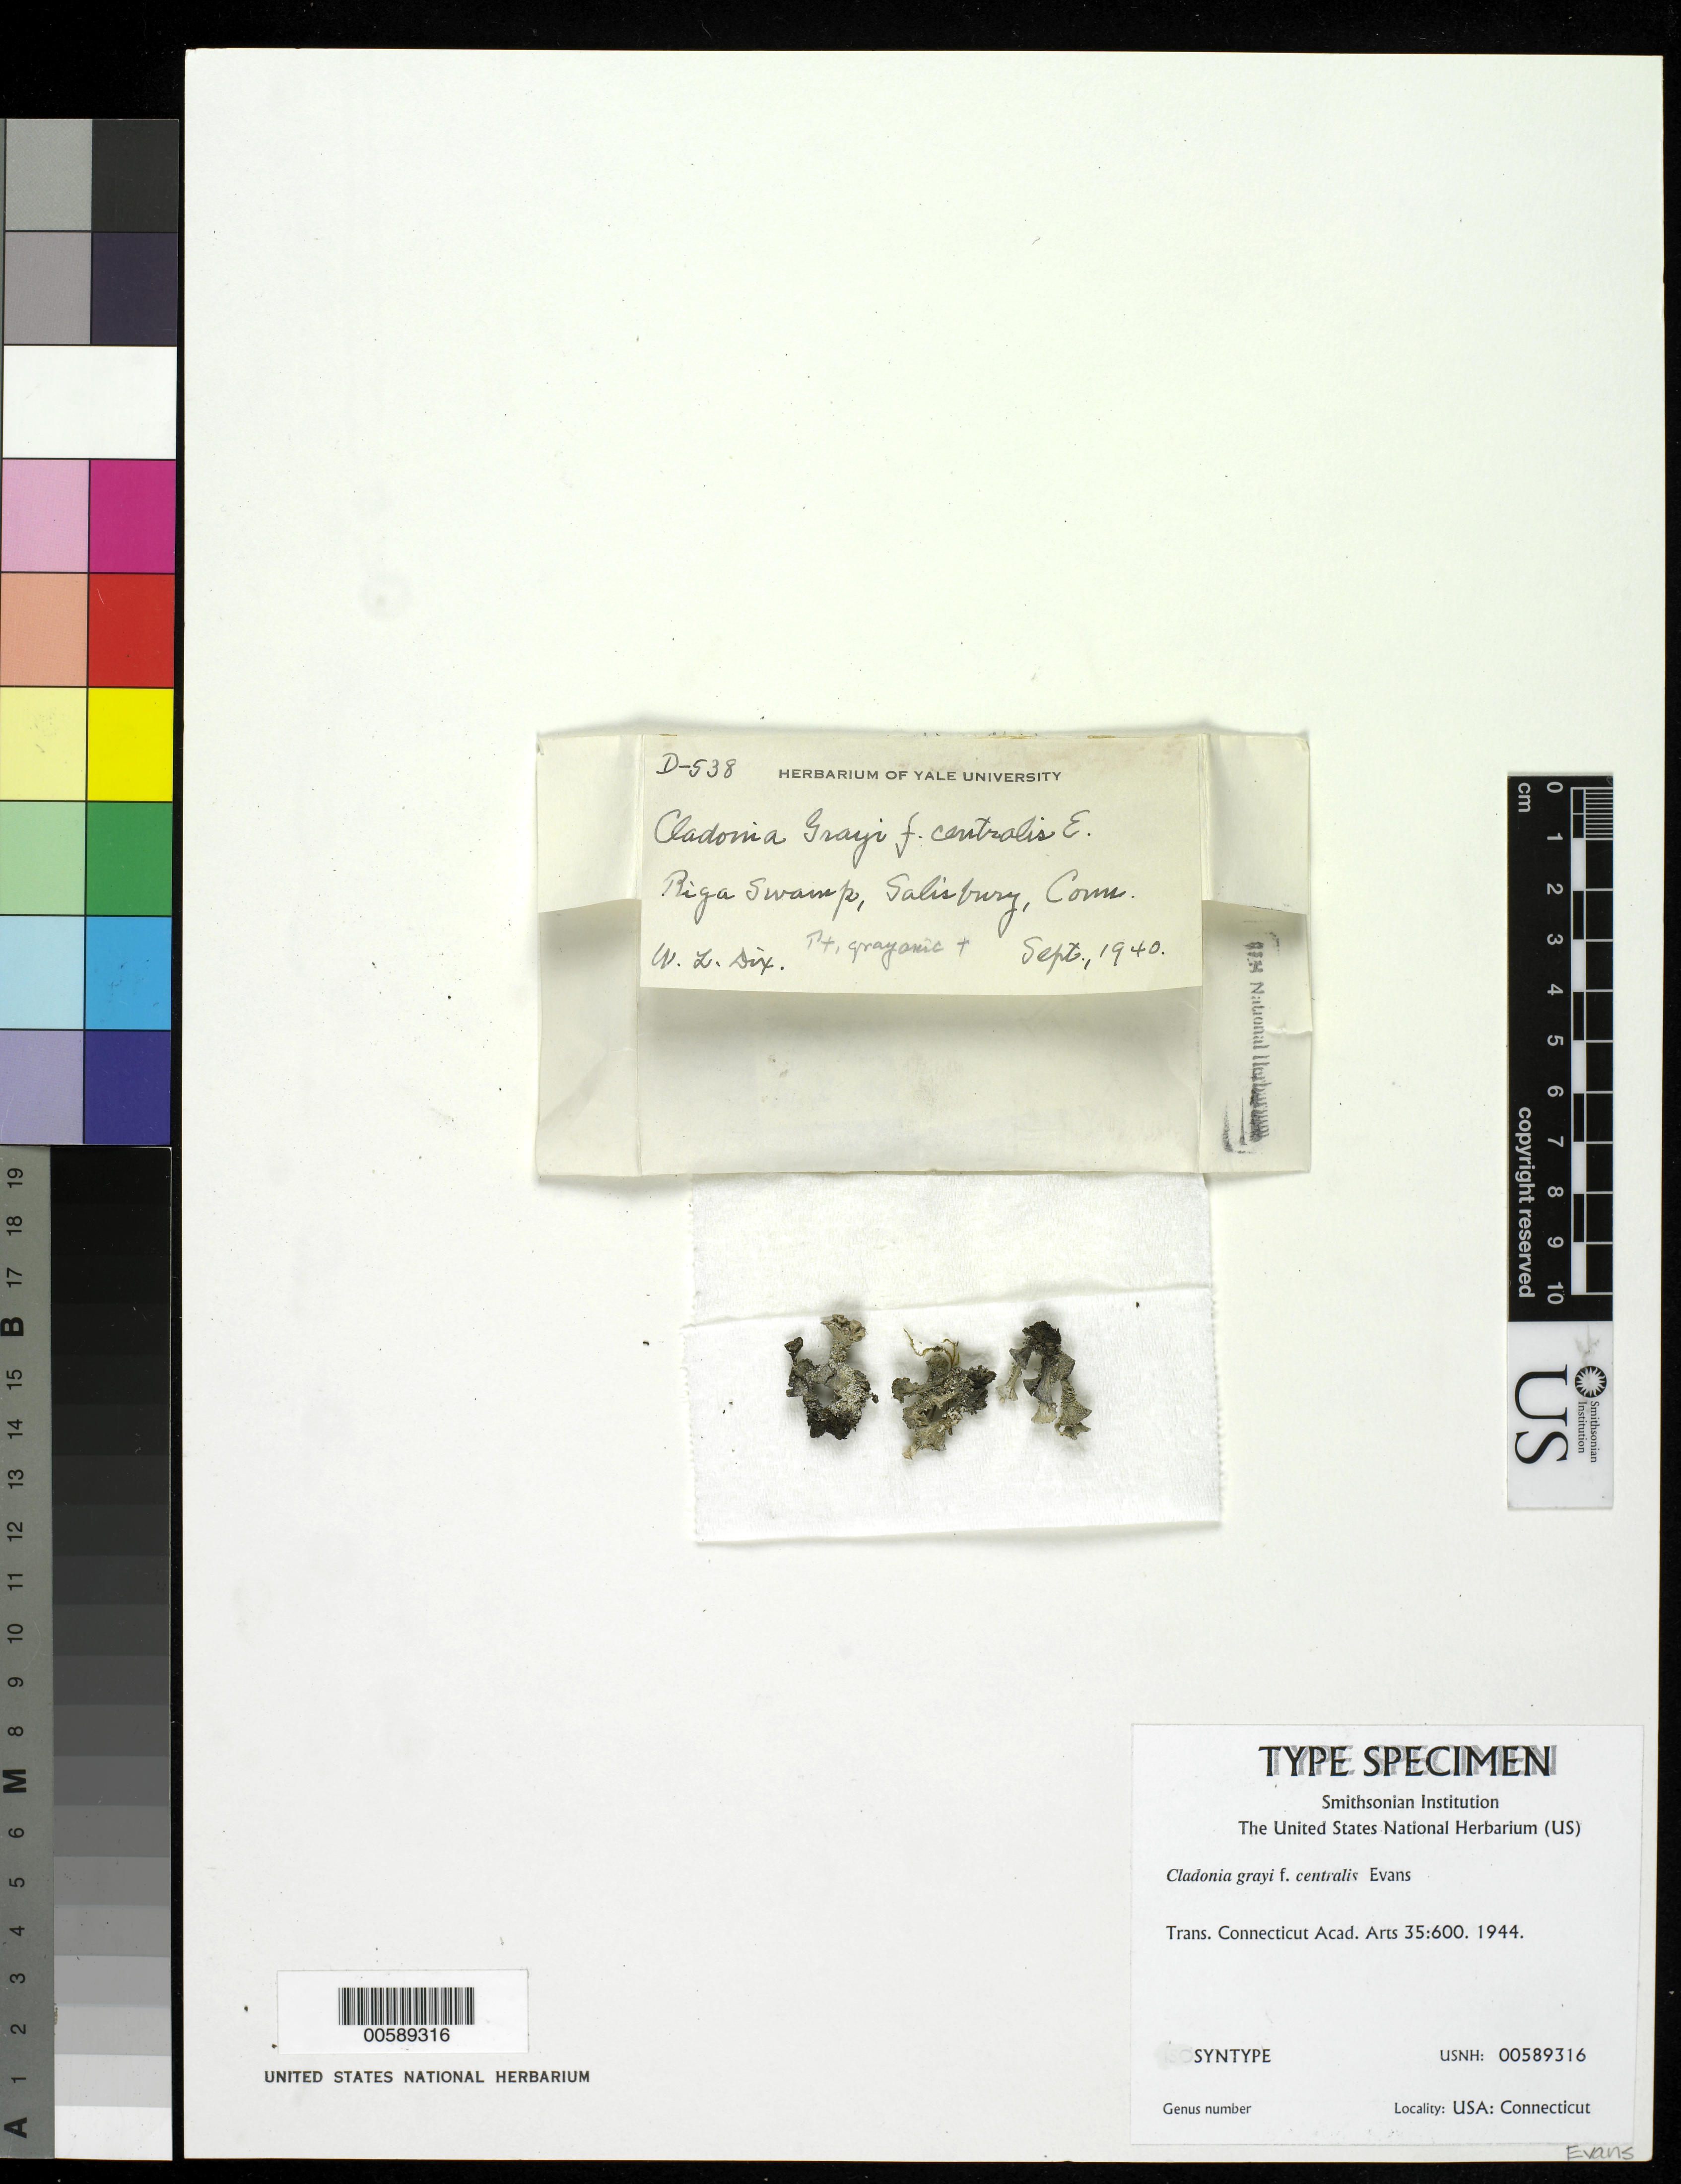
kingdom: Fungi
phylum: Ascomycota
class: Lecanoromycetes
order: Lecanorales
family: Cladoniaceae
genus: Cladonia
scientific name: Cladonia grayi f. centralis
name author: A. Evans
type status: Syntype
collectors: W. Dix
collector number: D 538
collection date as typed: Sep 1940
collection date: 1940-09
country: United States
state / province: Connecticut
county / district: Litchfield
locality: Riga Swamp, Salisbury.